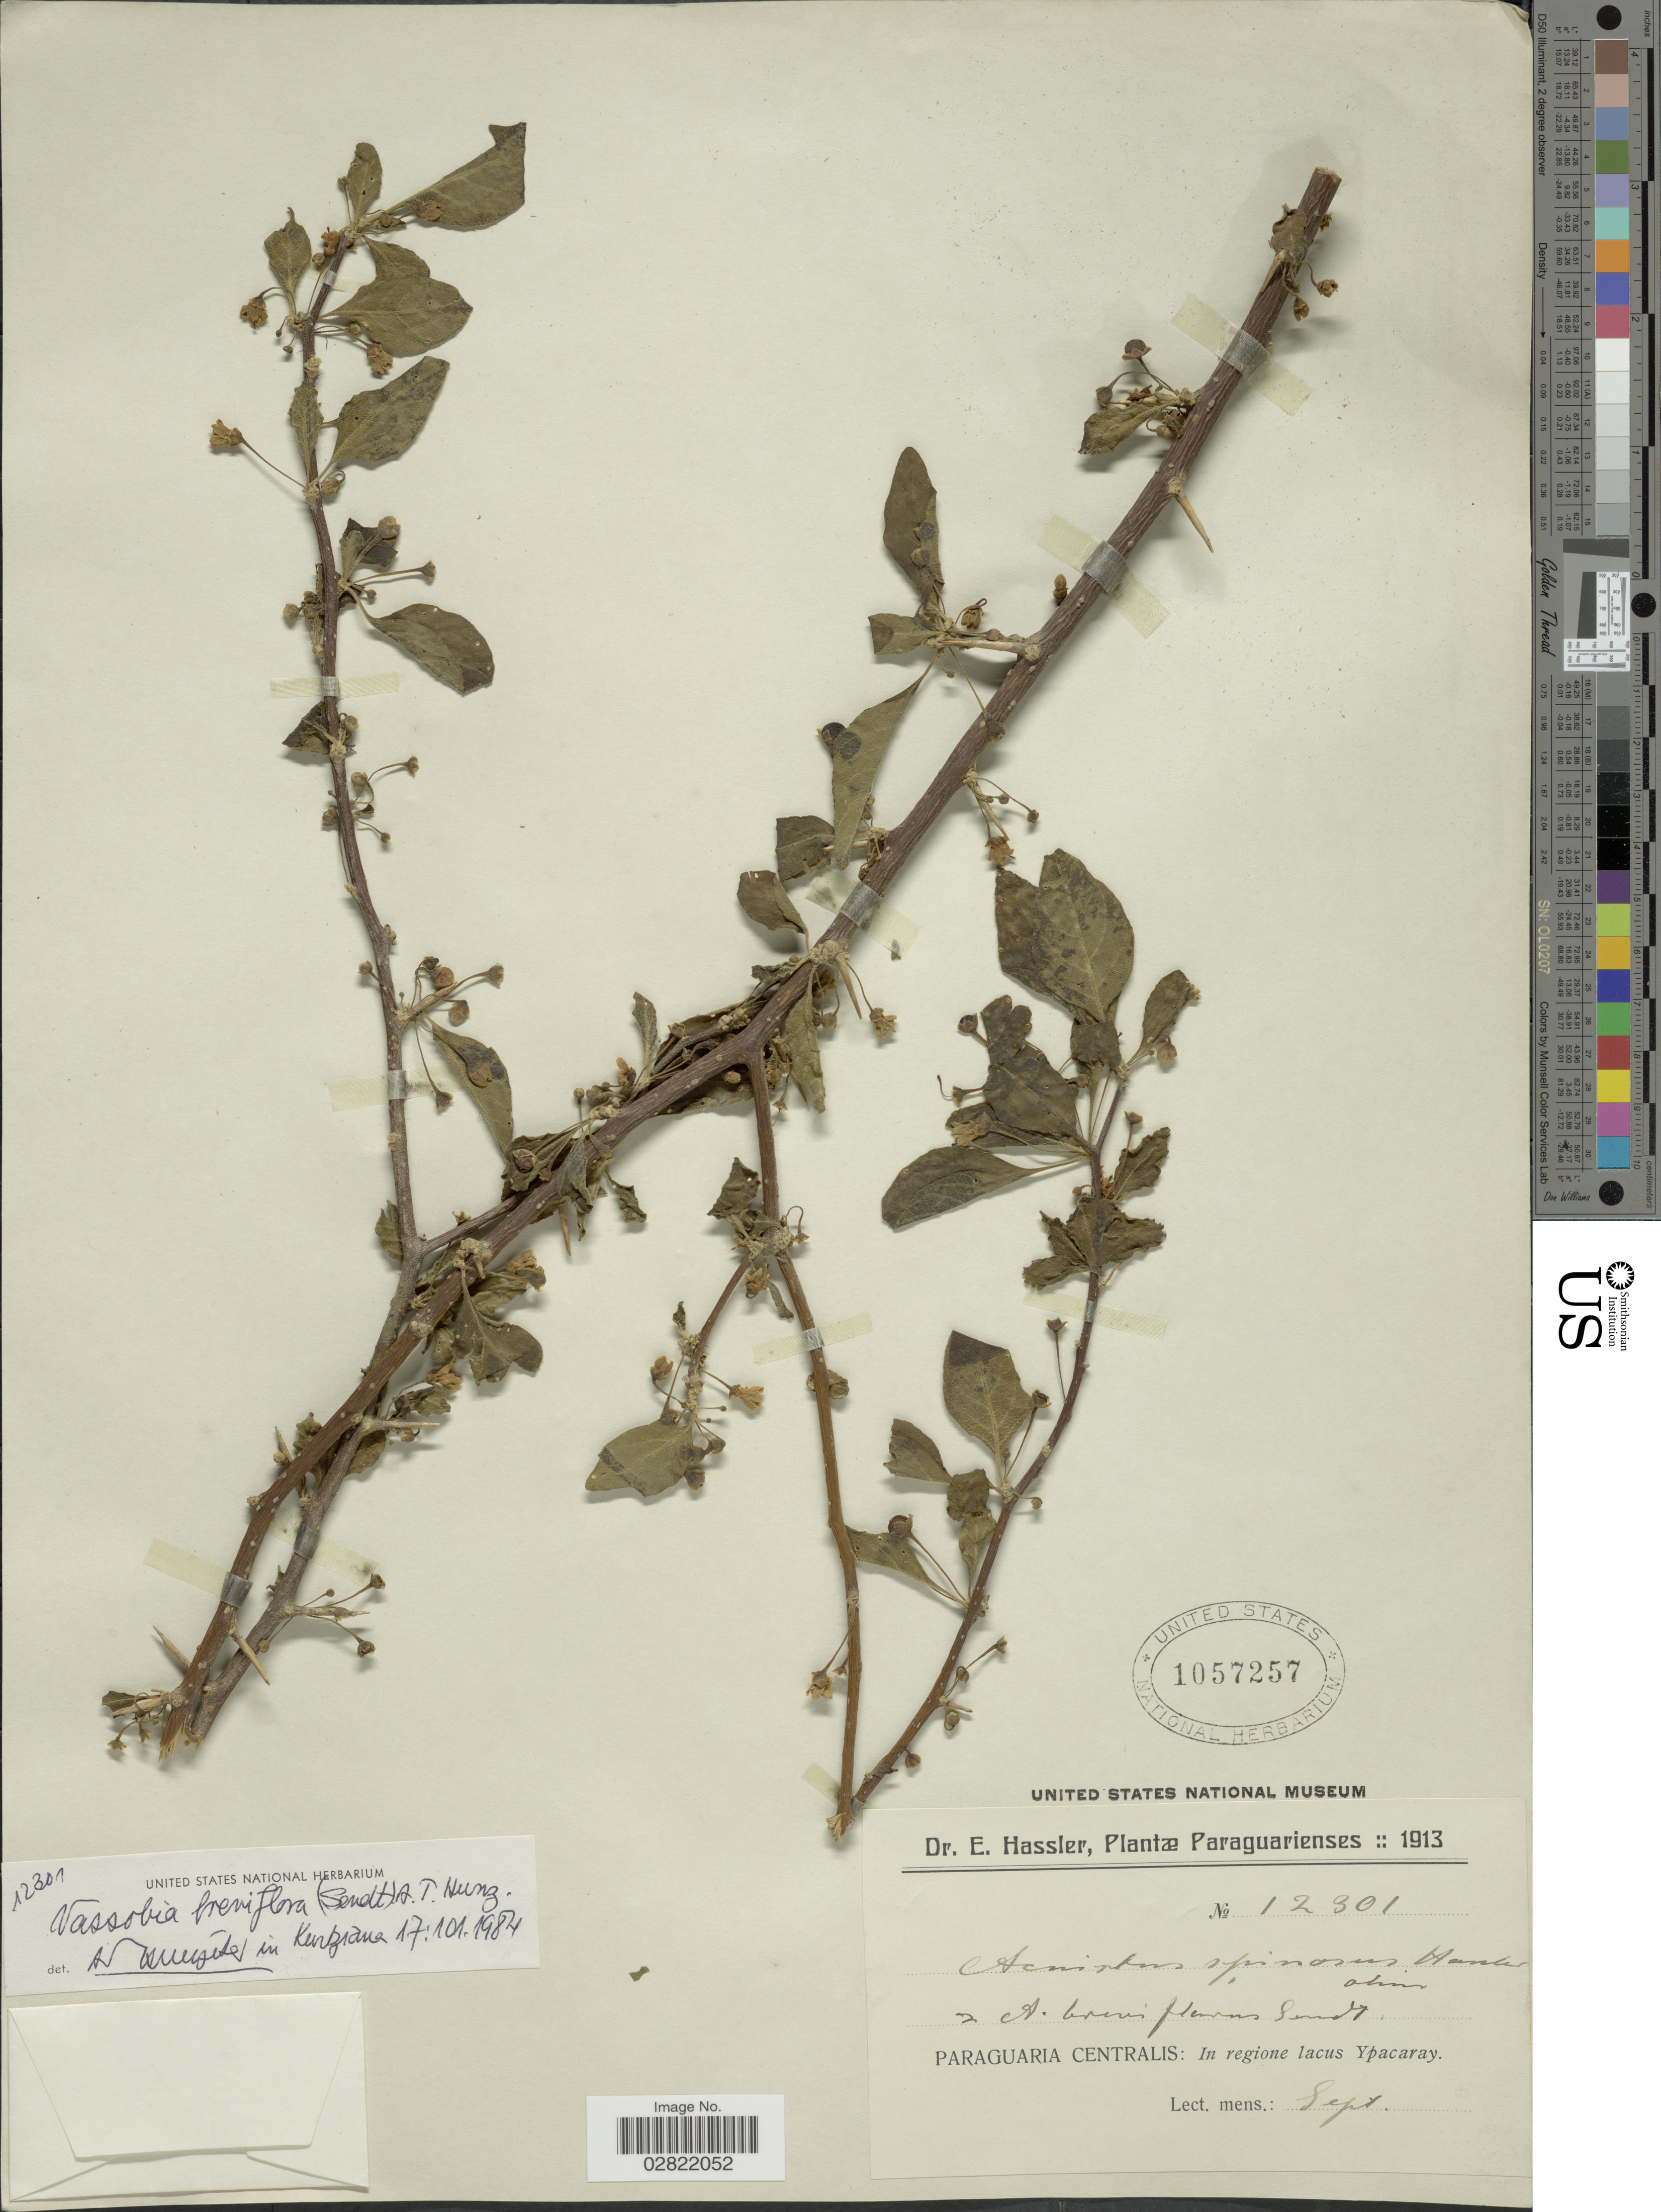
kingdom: Plantae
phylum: Tracheophyta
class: Magnoliopsida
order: Solanales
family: Solanaceae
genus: Vassobia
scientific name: Vassobia breviflora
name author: (Sendt.) Hunz.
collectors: E. Hassler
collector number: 12301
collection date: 1913-09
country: Paraguay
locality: Paraguaria Centralis: In regione lacus Ypacaray.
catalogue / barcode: US 1057257